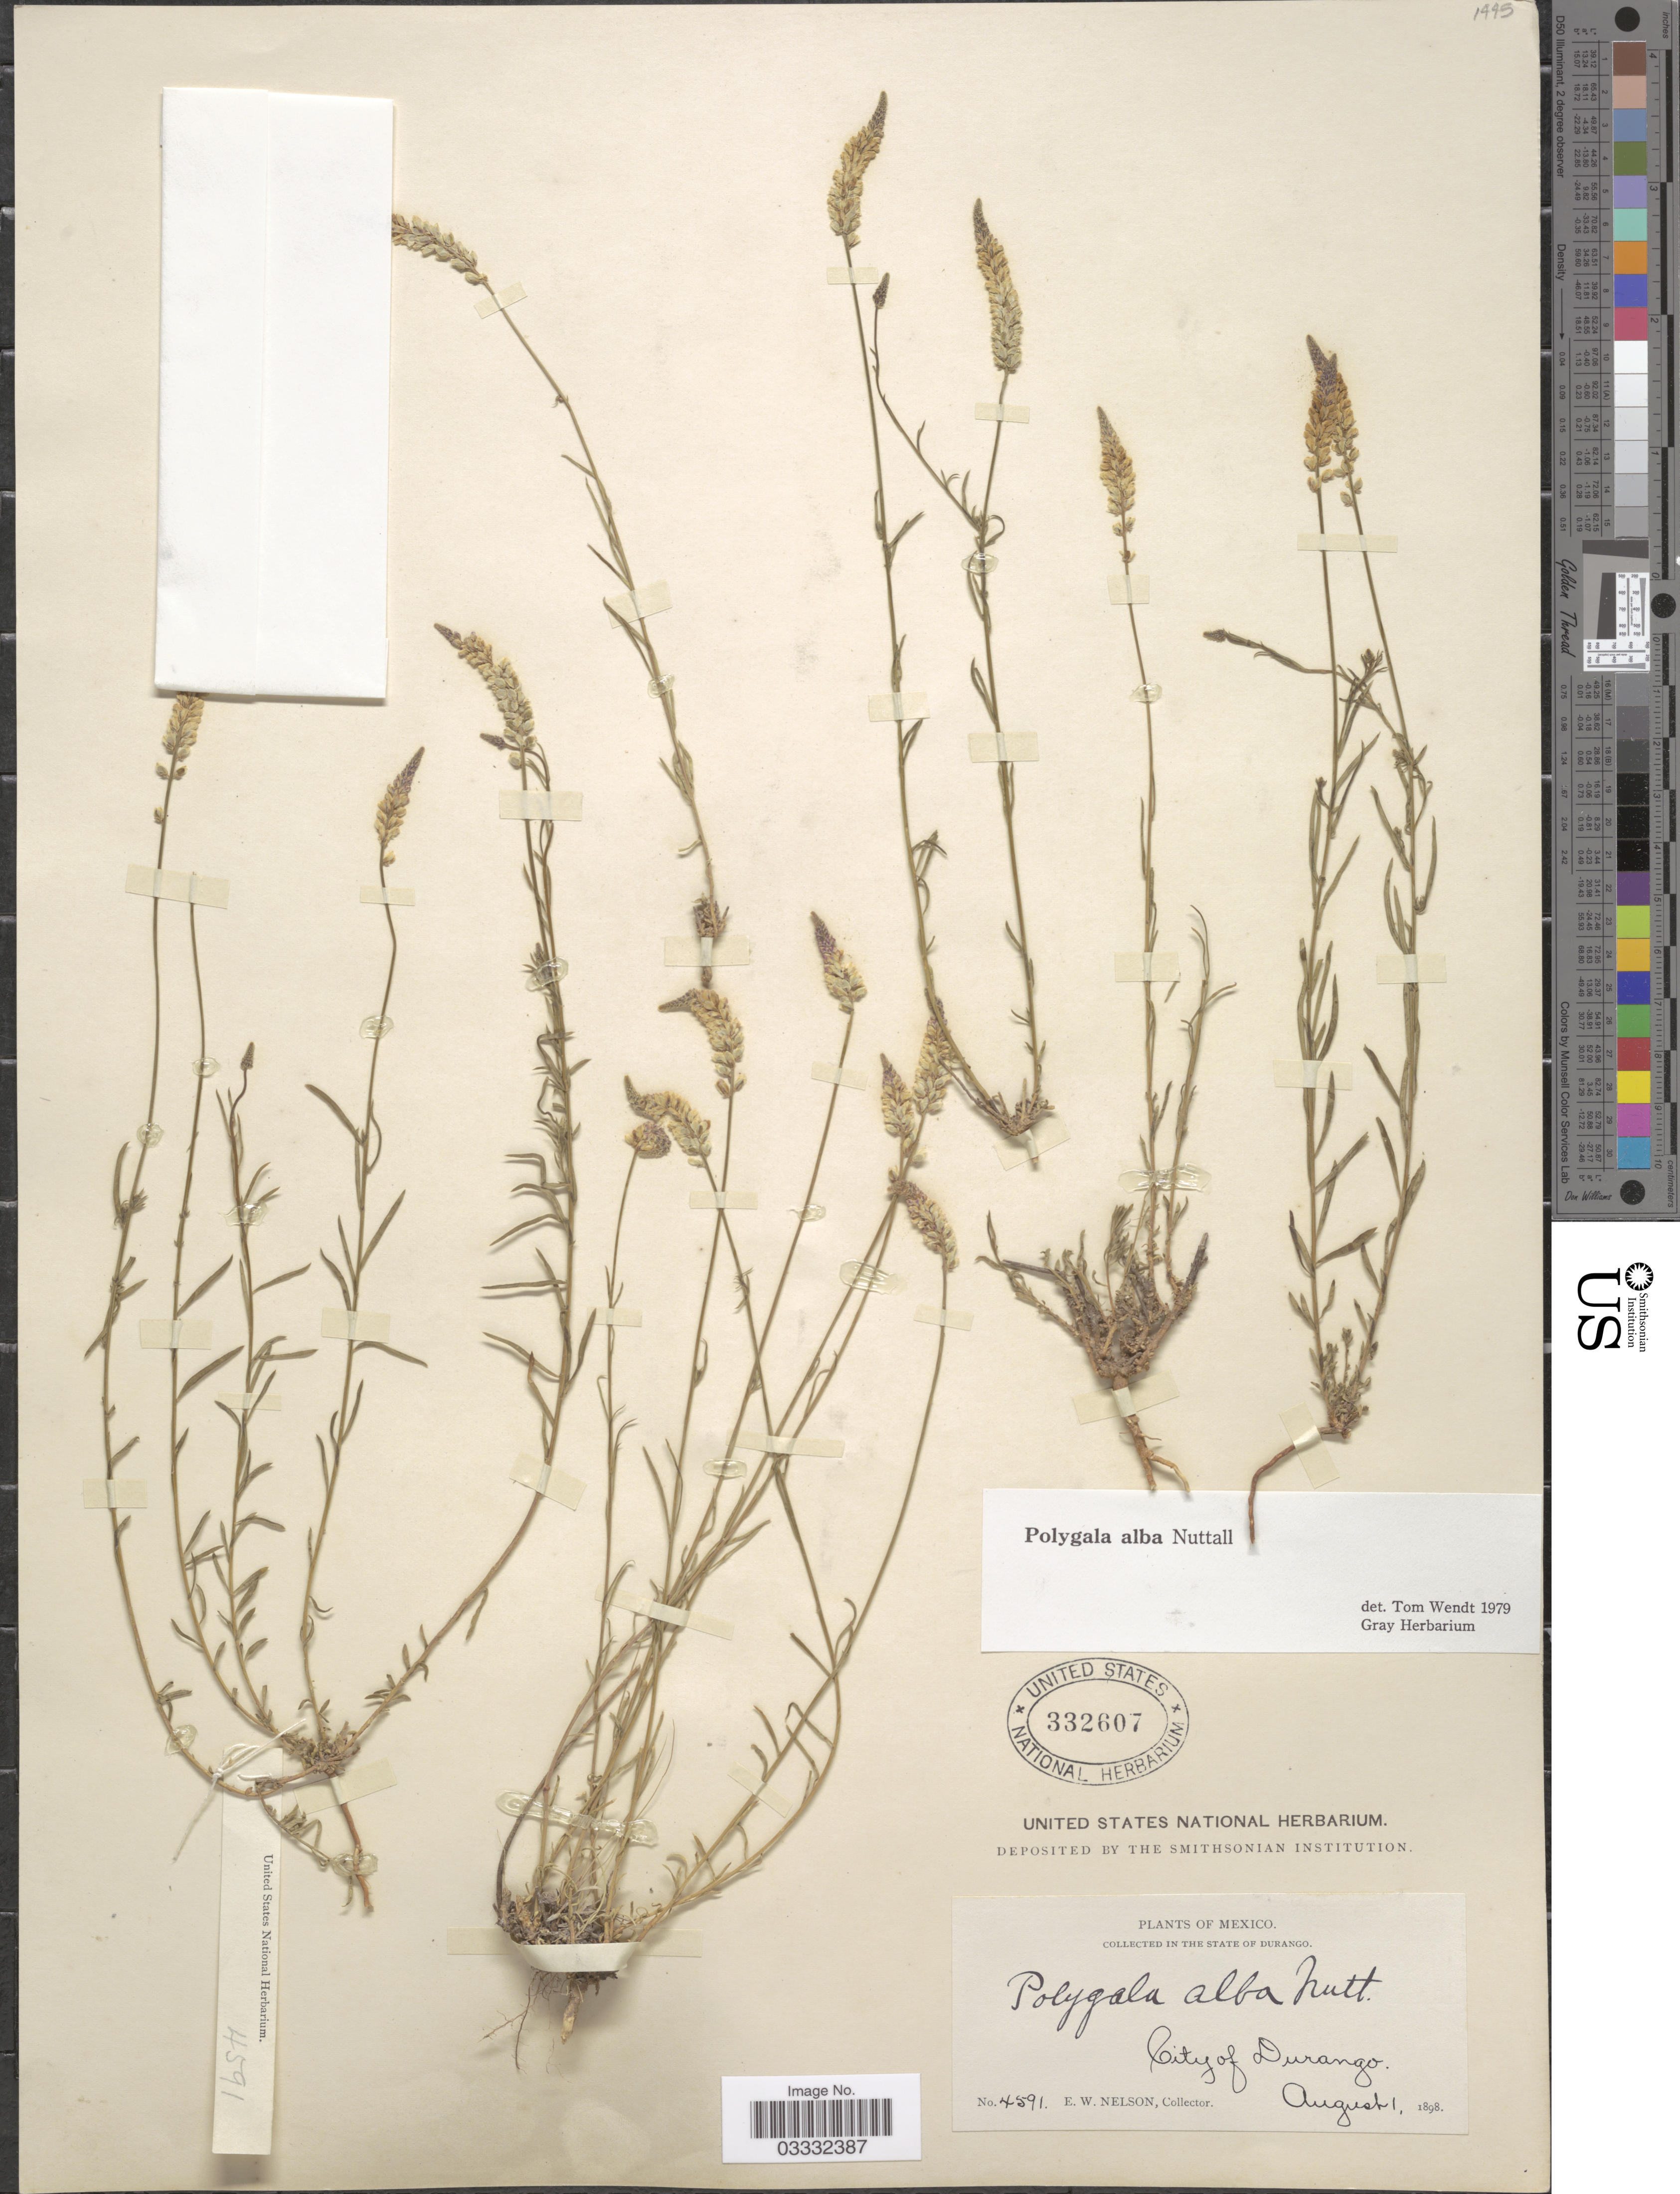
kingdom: Plantae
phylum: Tracheophyta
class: Magnoliopsida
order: Fabales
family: Polygalaceae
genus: Polygala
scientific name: Polygala alba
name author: Nutt.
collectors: E. W. Nelson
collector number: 4591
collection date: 1898-08-01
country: Mexico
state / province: Durango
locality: City of Durango.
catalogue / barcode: US 332607